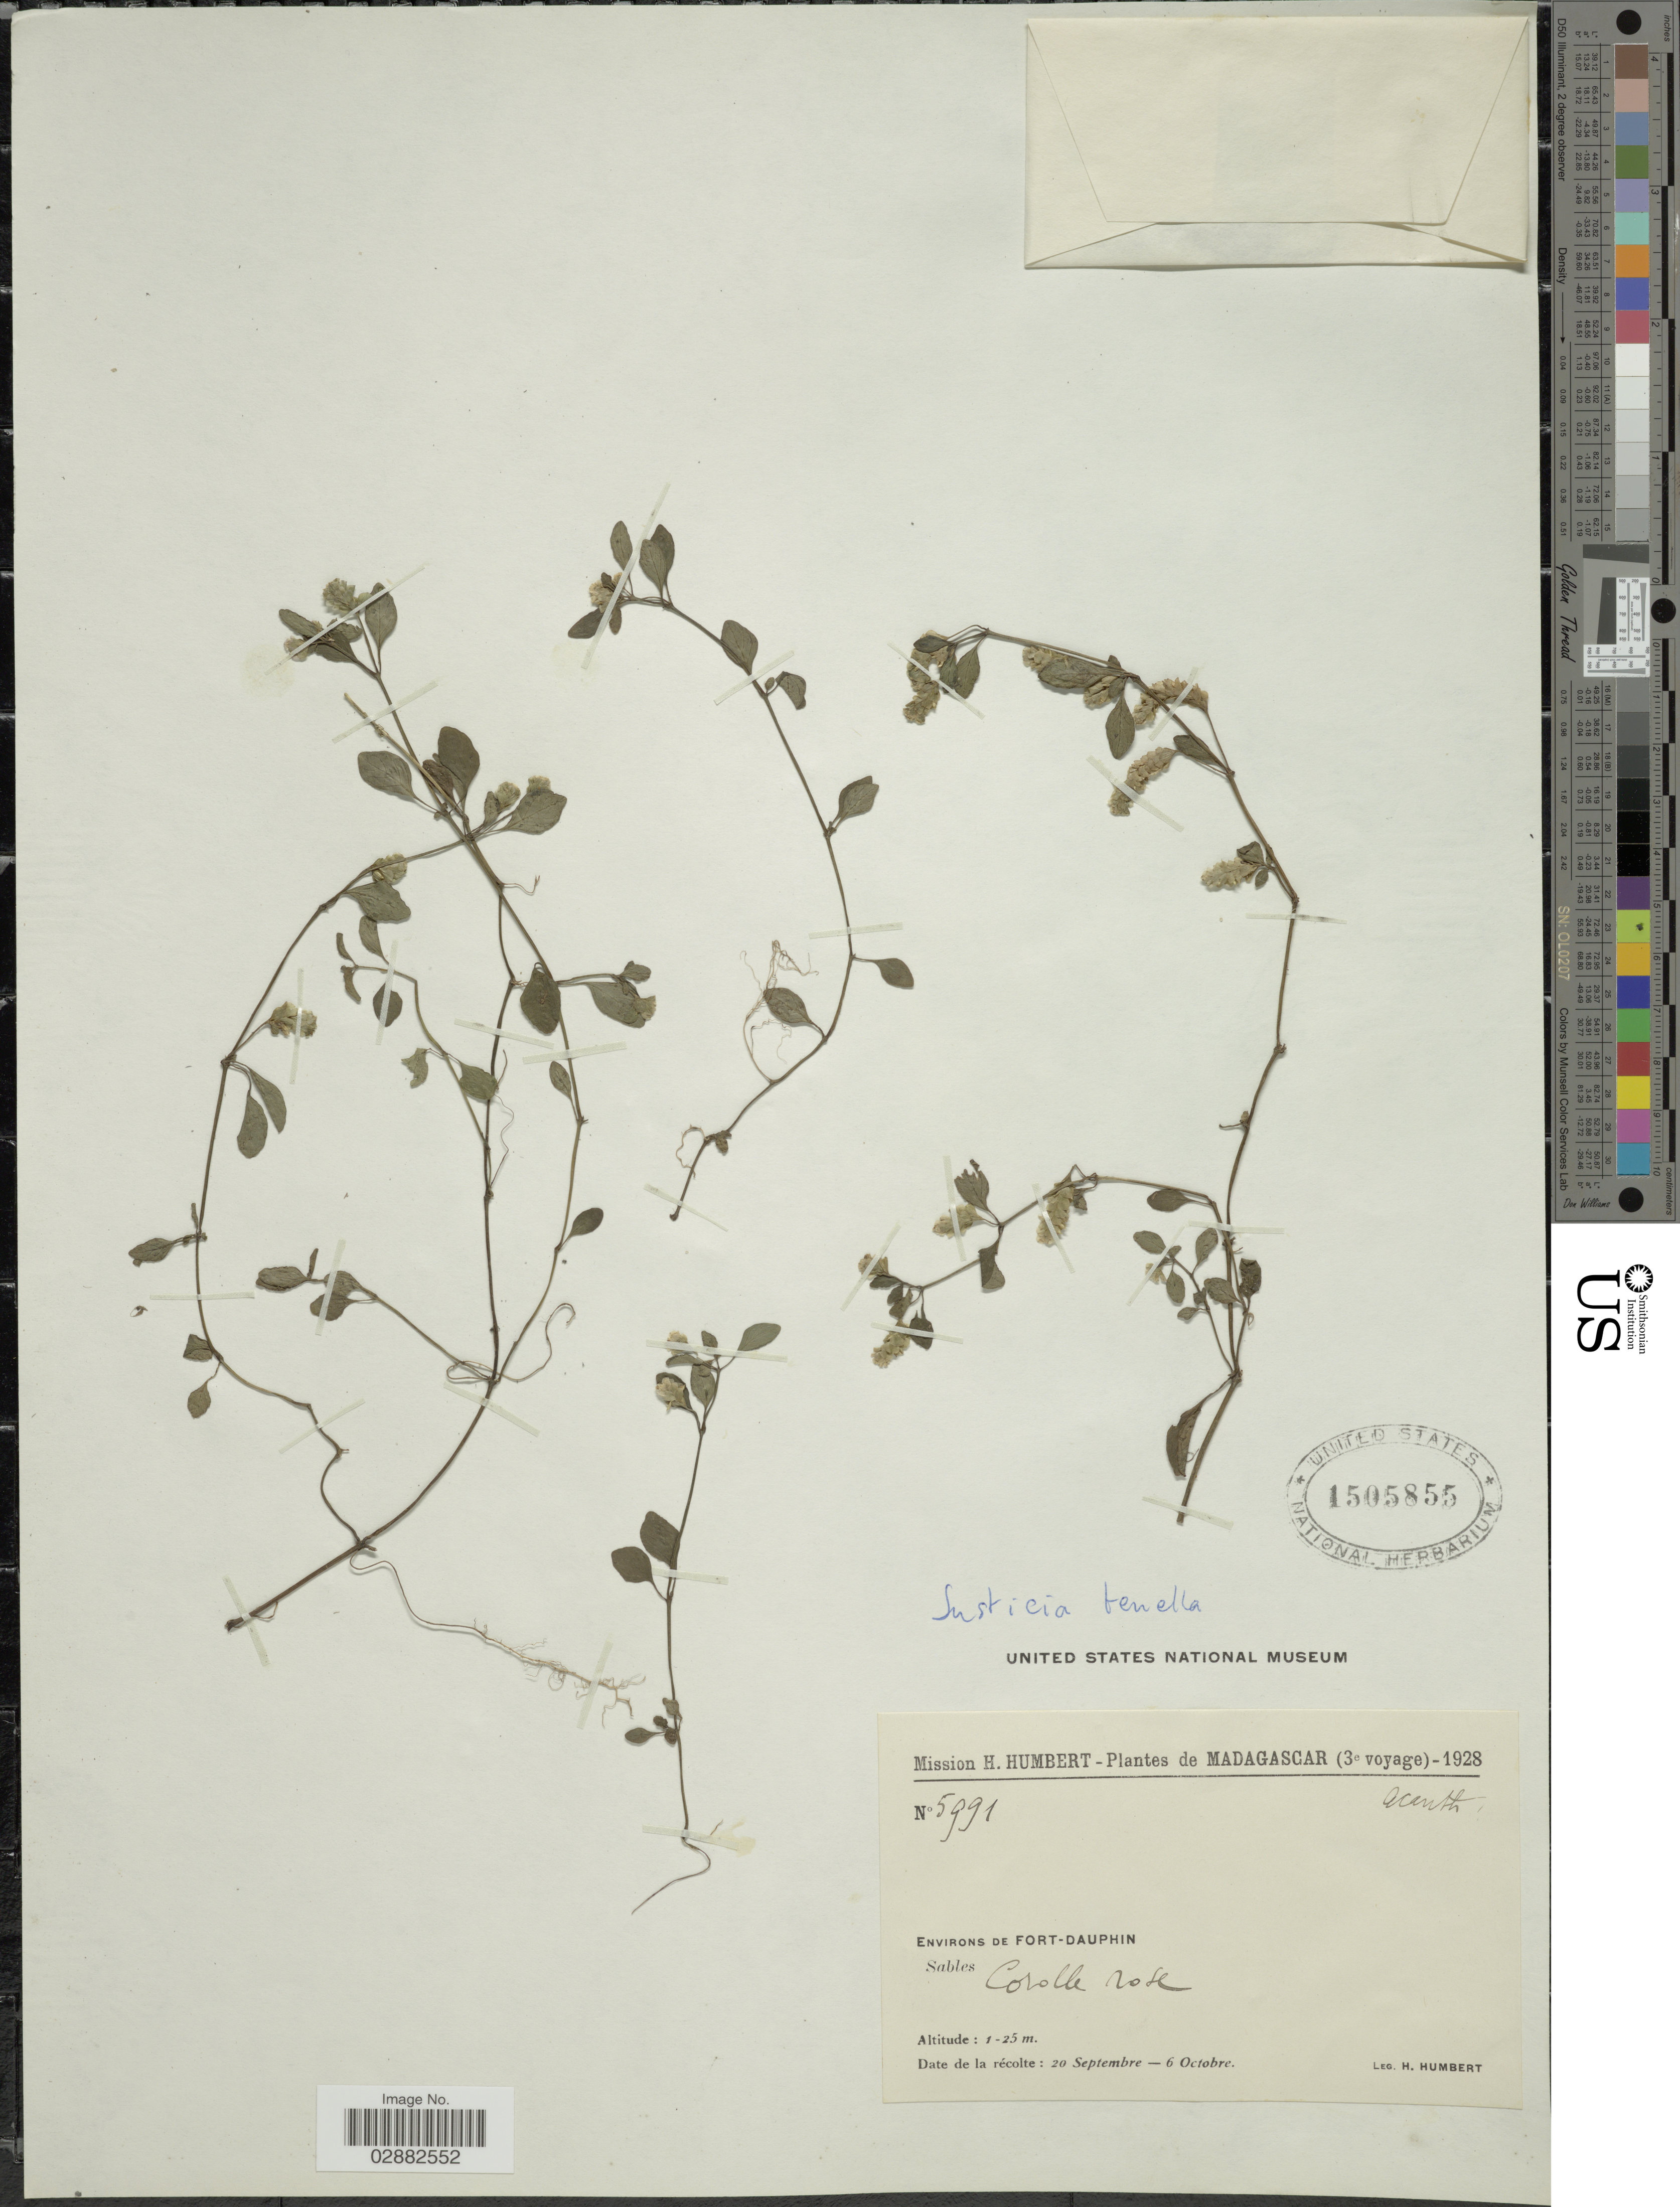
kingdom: Plantae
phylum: Tracheophyta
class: Magnoliopsida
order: Lamiales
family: Acanthaceae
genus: Justicia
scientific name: Justicia tenella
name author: (Nees) T. Anderson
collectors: H. Humbert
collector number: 5991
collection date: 1928-09-20/1928-10-06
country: Madagascar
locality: Environs de Fort-Dauphin.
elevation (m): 1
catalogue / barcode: US 1505855